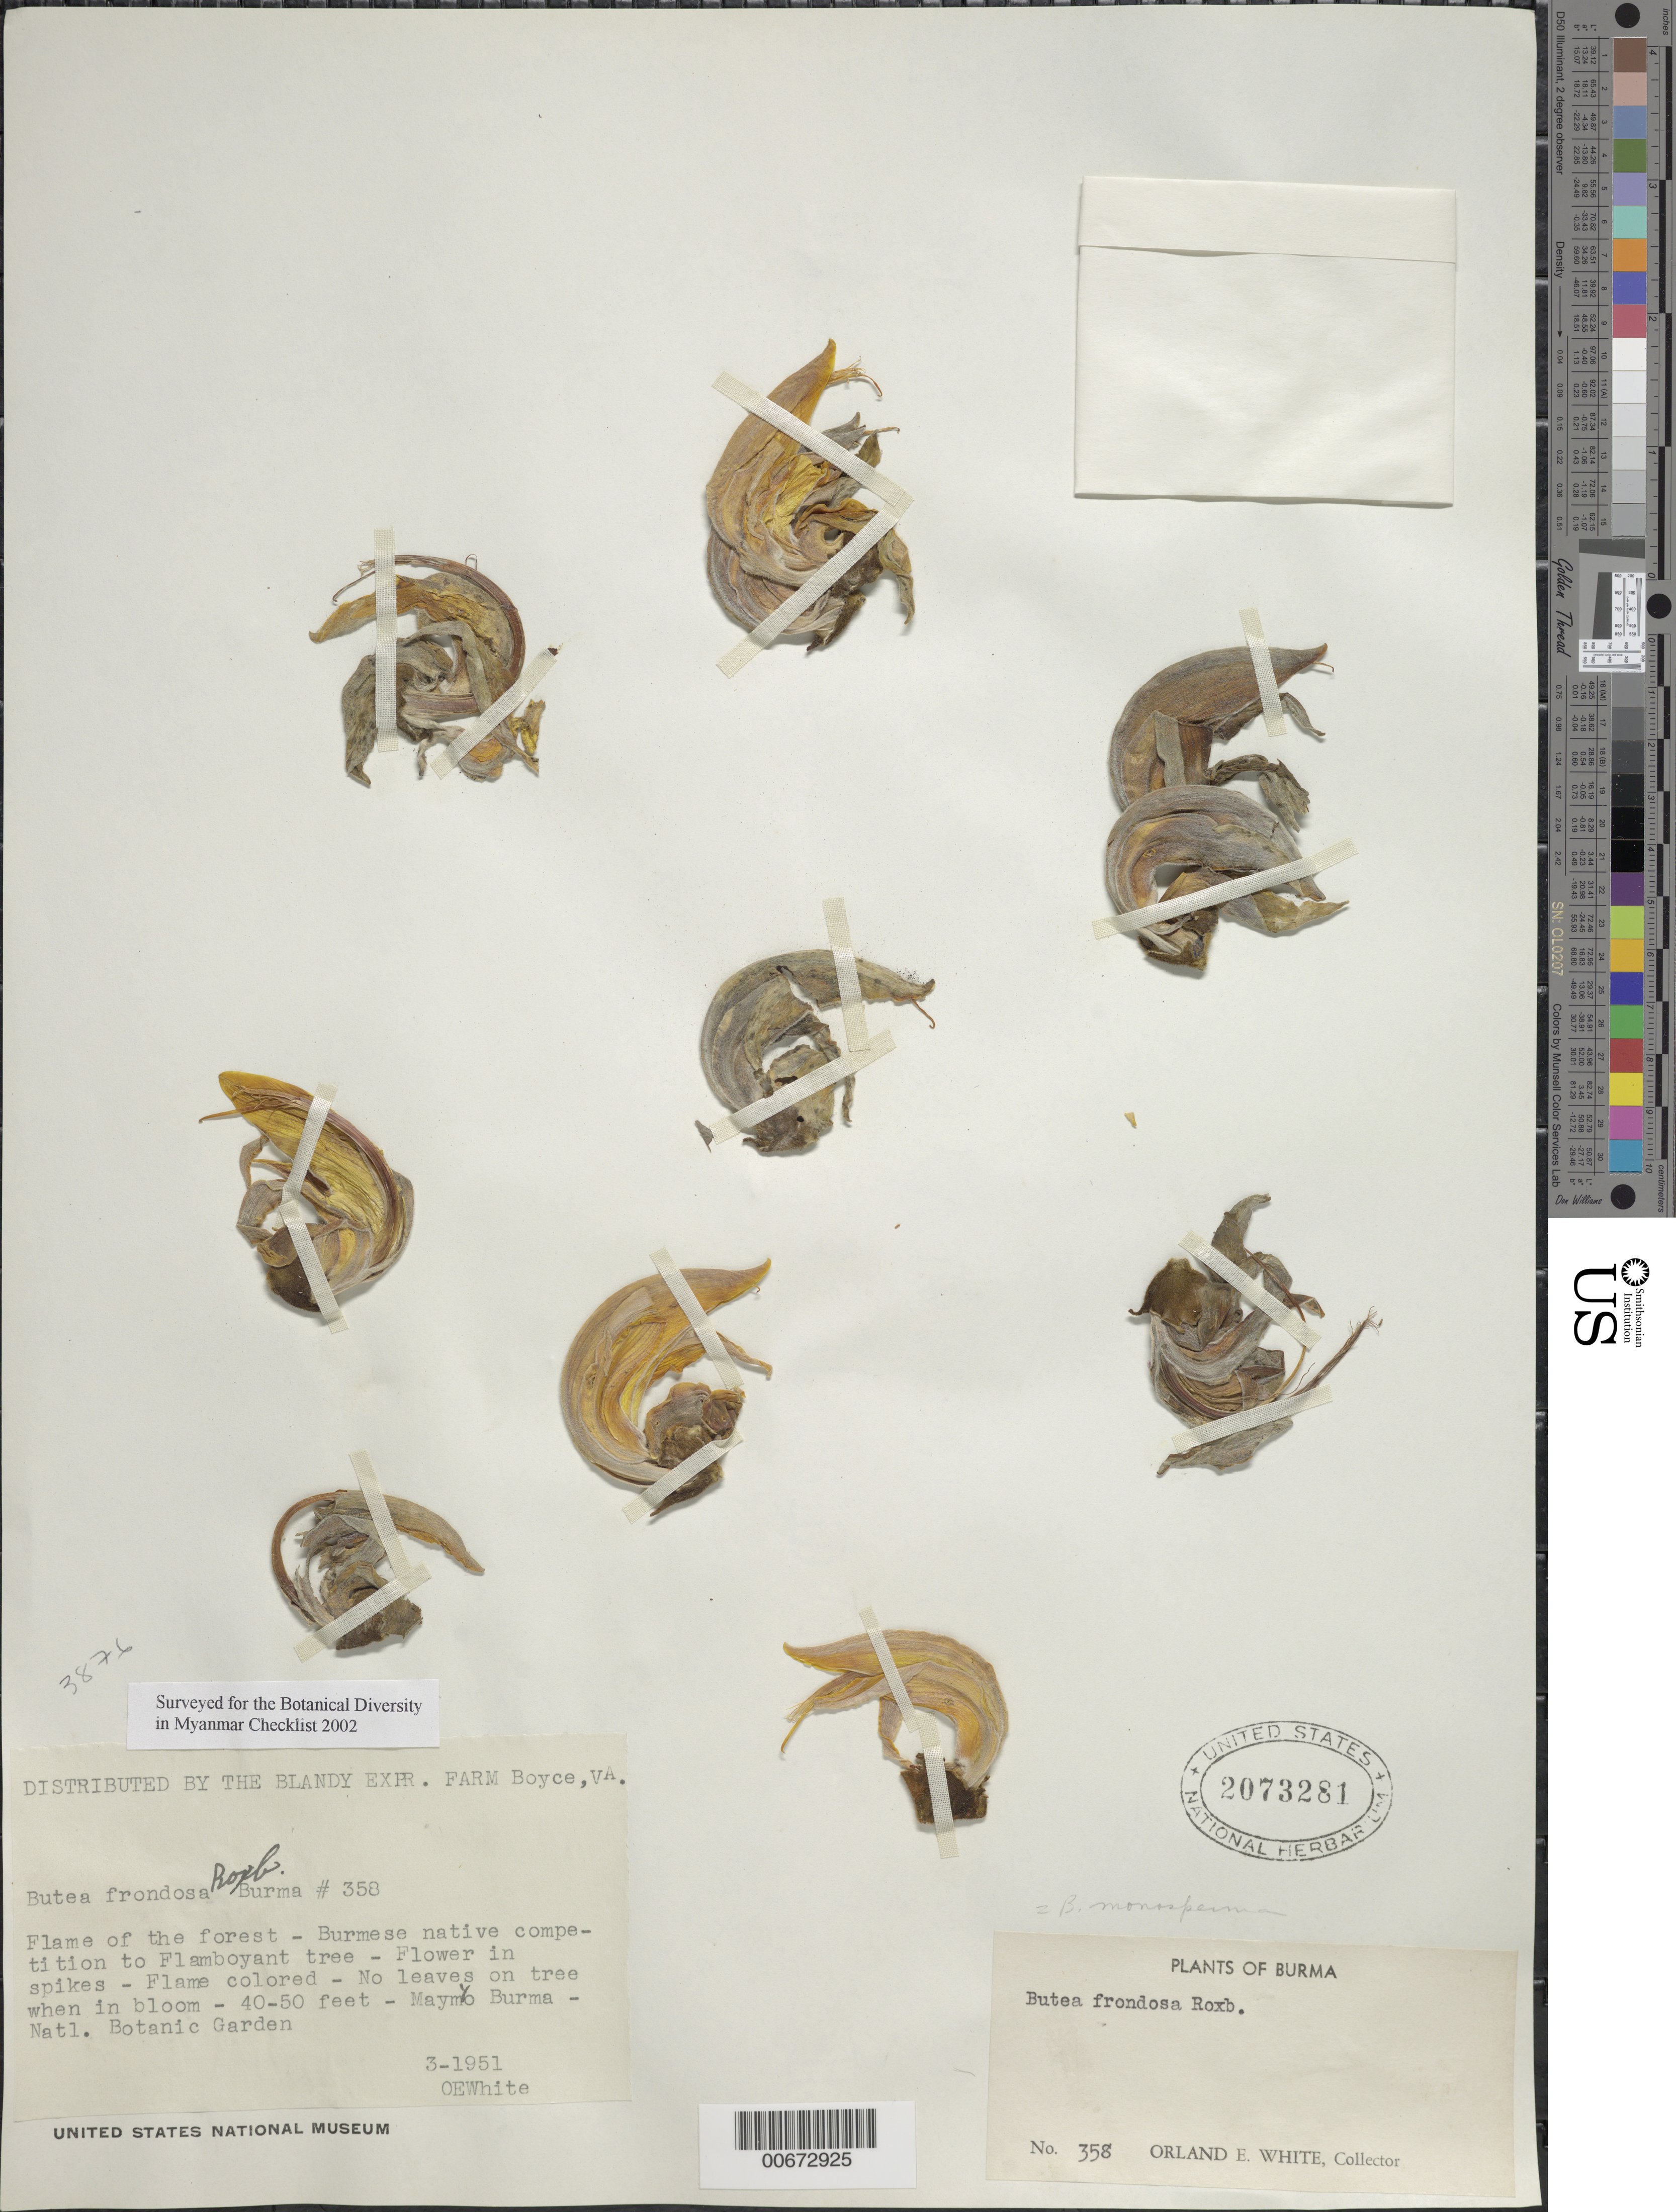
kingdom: Plantae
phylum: Tracheophyta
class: Magnoliopsida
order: Fabales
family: Fabaceae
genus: Butea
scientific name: Butea monosperma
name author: (Lam.) Taub.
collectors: O. E. White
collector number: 358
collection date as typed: Mar 1951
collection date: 1951-03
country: Myanmar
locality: Maymyo, National Botanical Garden.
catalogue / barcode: US 2073281